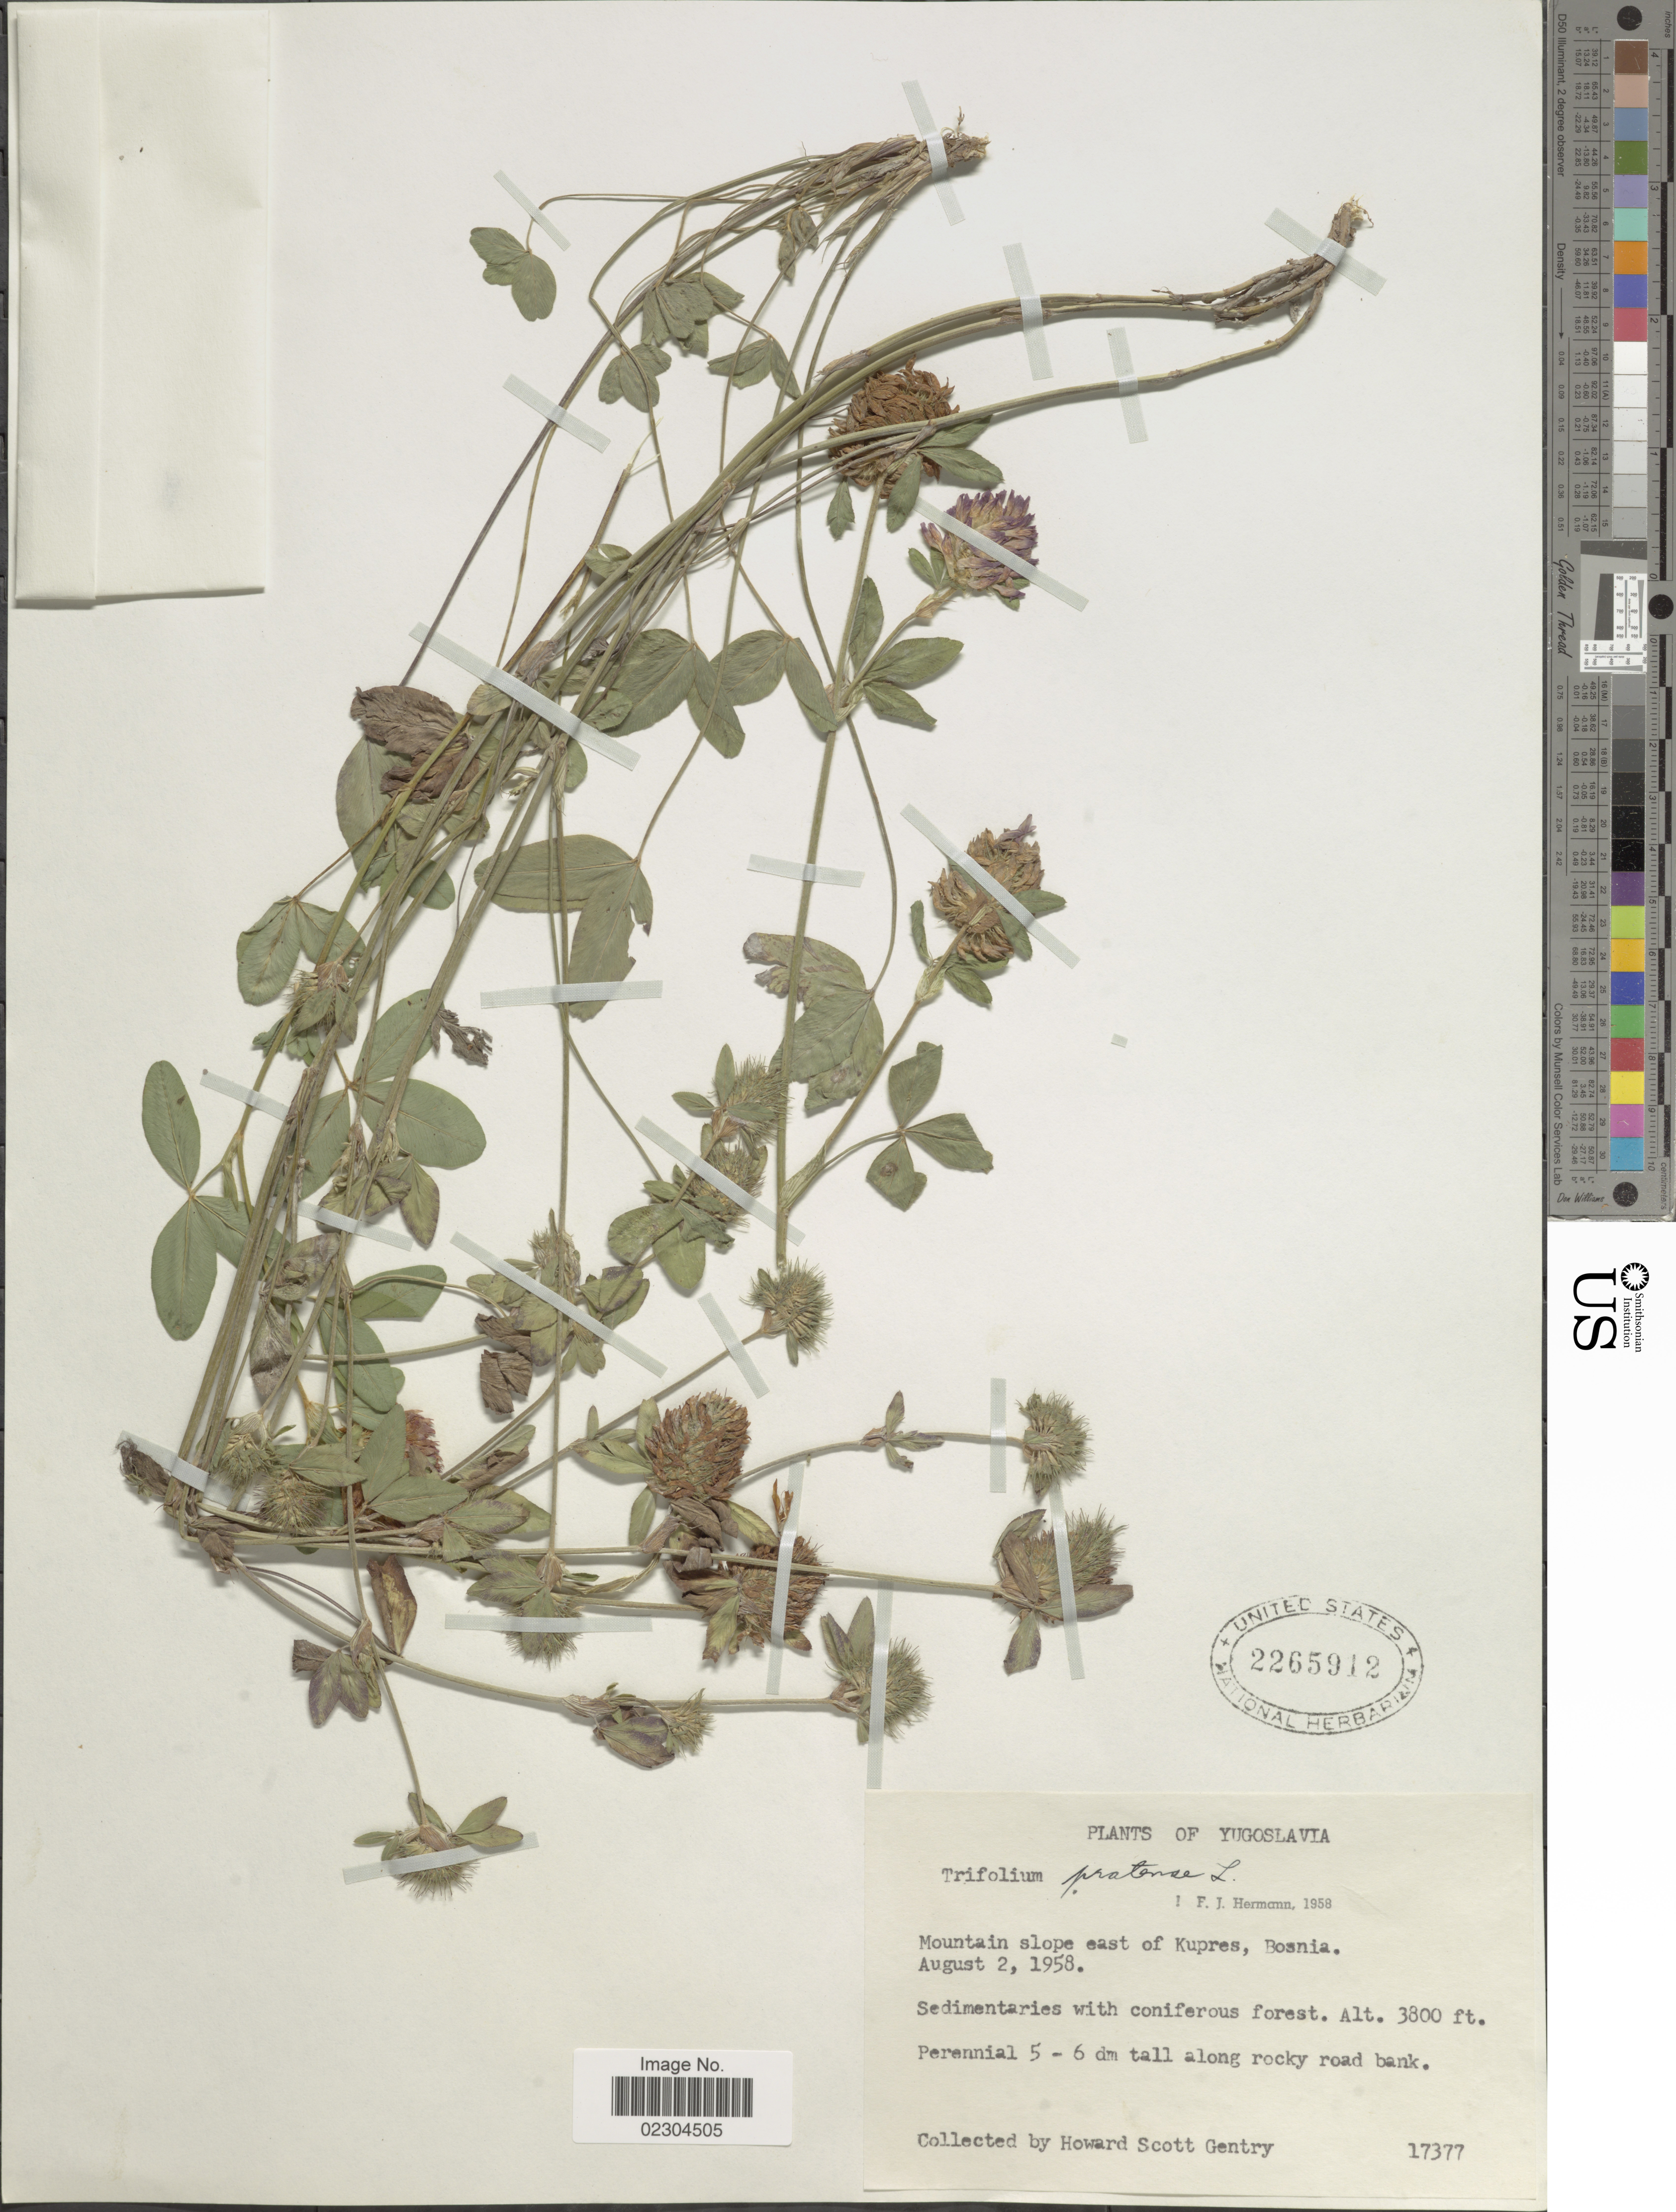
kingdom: Plantae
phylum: Tracheophyta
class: Magnoliopsida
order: Fabales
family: Fabaceae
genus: Trifolium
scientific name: Trifolium pratense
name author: L.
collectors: H. S. Gentry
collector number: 17377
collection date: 1958-08-02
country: Bosnia and Herzegovina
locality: Yugoslavia, Mountain slope east of Kupres, Bosnia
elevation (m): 1158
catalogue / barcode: US 2265912